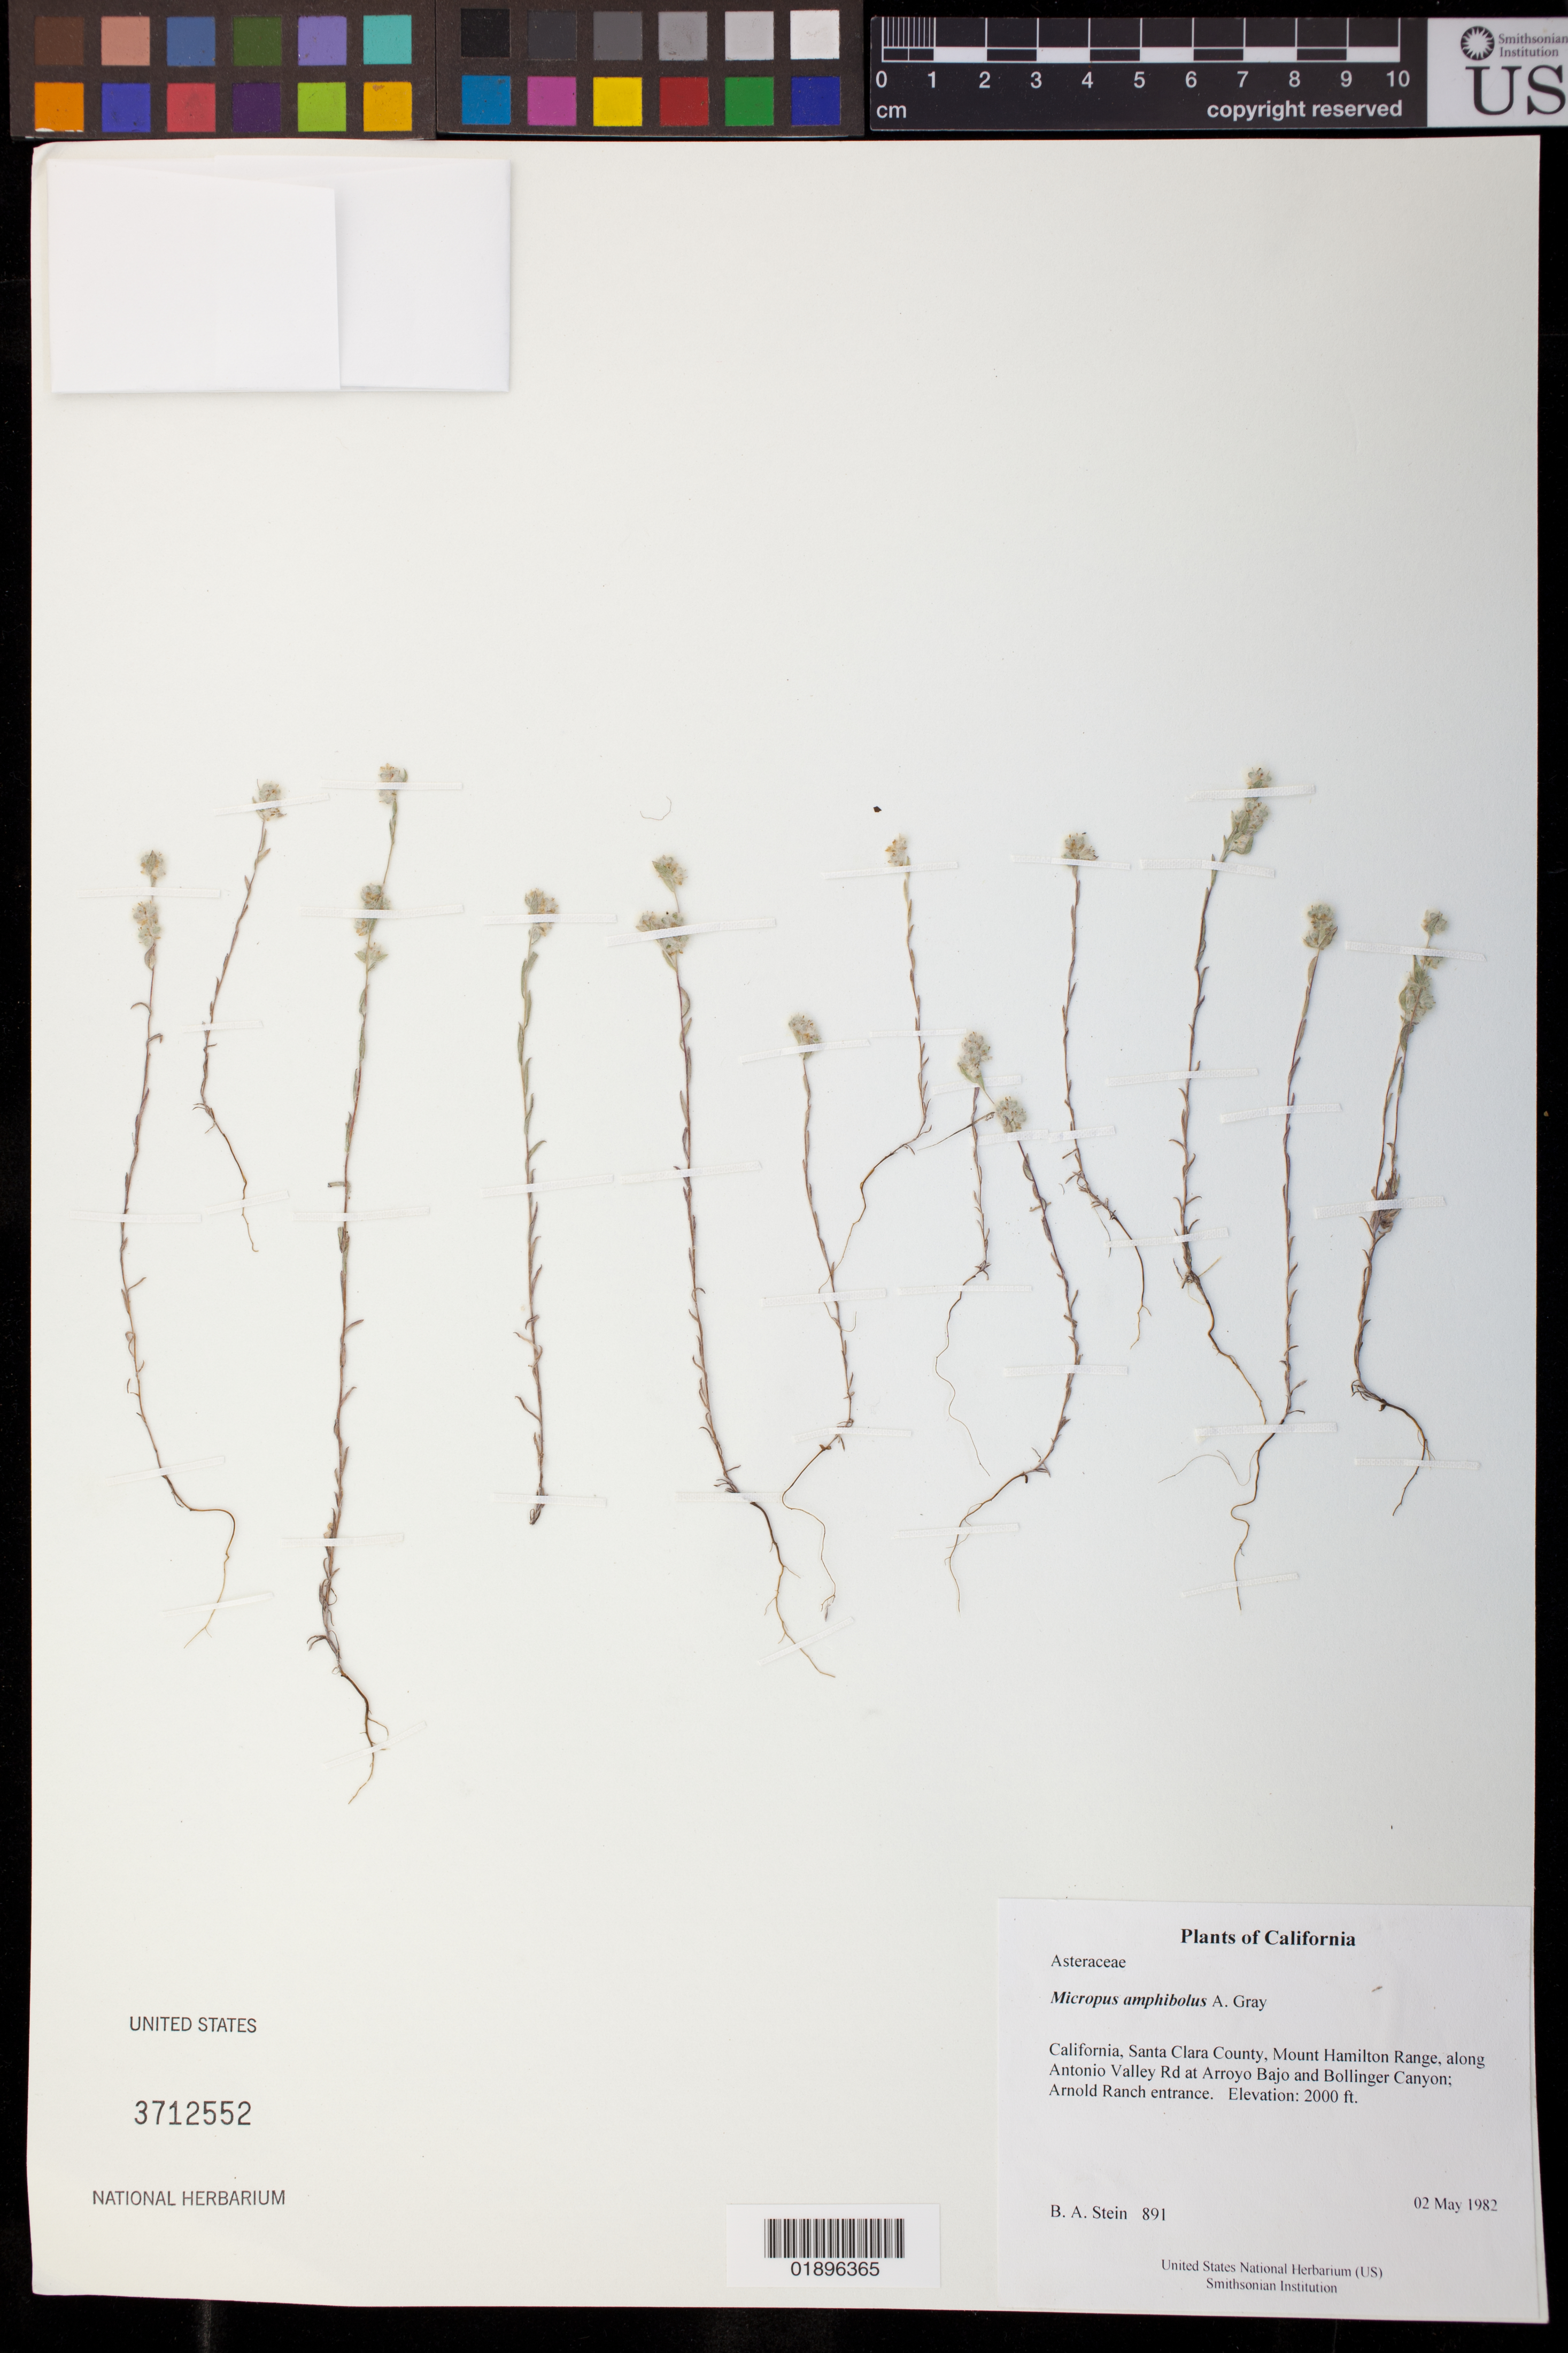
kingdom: Plantae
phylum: Tracheophyta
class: Magnoliopsida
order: Asterales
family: Asteraceae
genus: Micropus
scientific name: Micropus amphibolus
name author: A. Gray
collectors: B. A. Stein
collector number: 891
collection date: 1982-05-02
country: United States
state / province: California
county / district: Santa Clara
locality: Mount Hamilton Range, Along Antonio Valley Rd at Arroyo Bajo and Bollinger Canyon; Arnold Ranch entrance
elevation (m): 610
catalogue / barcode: US 3712552